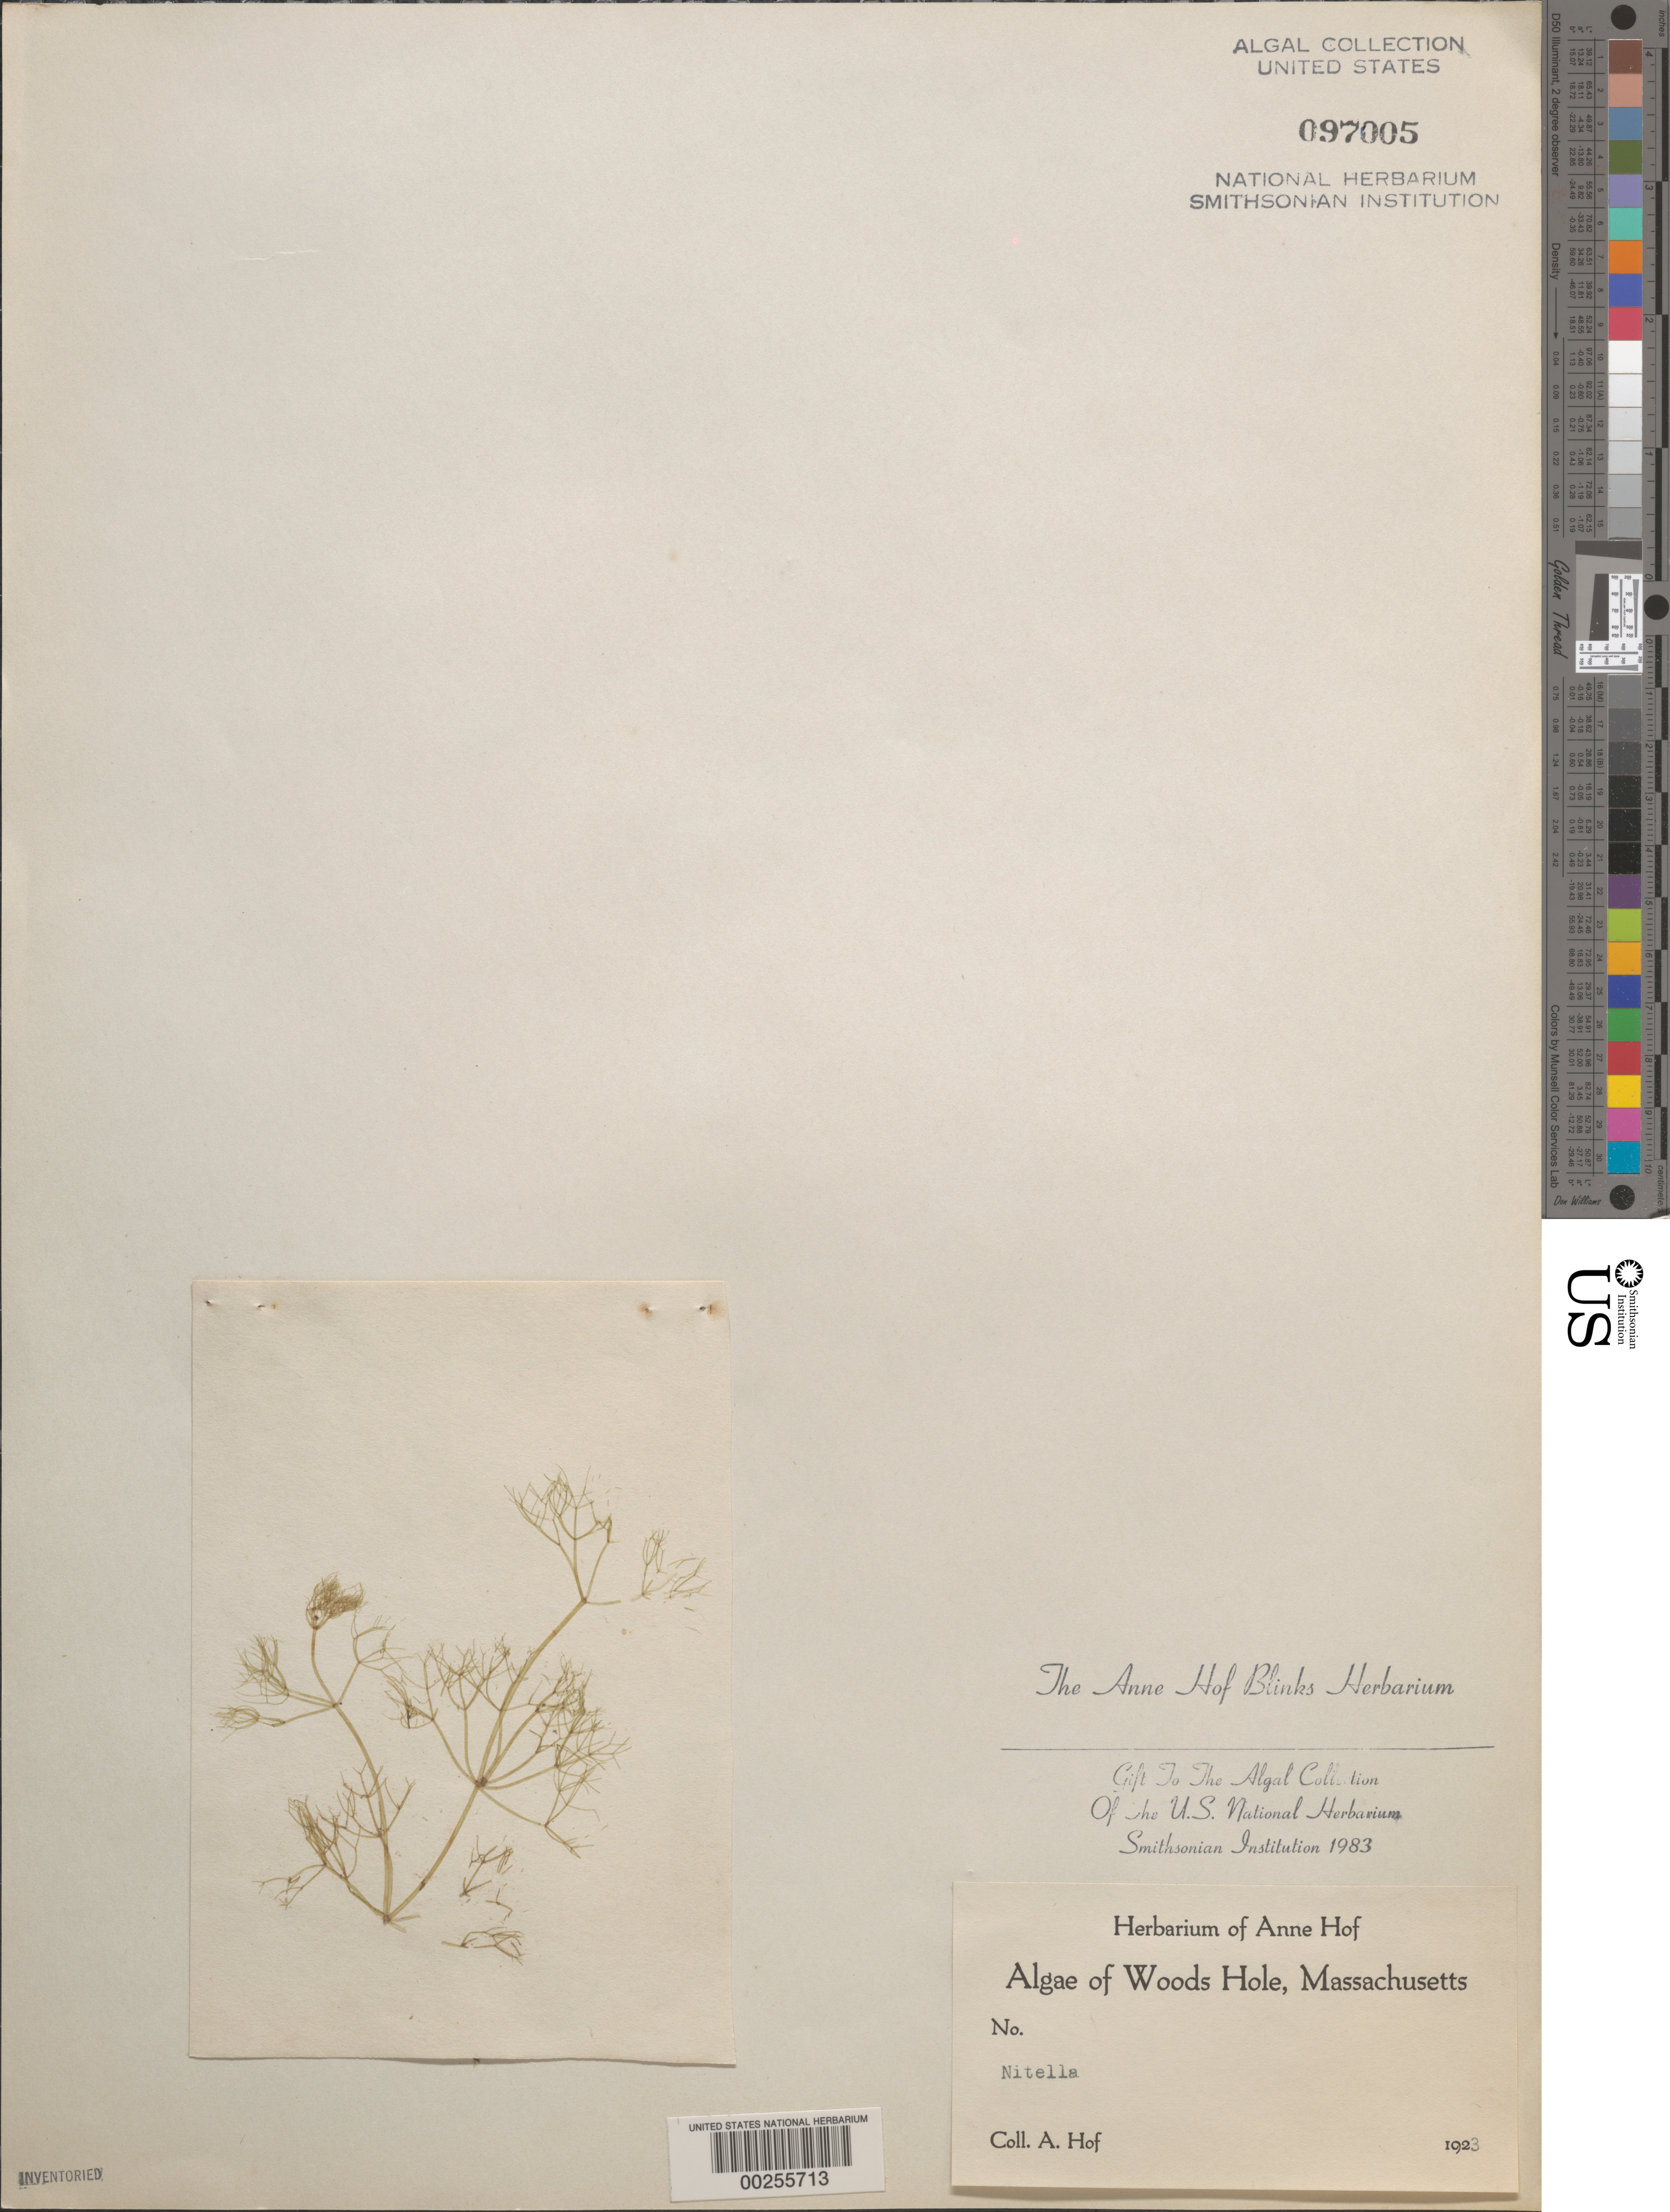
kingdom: Plantae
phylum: Charophyta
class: Charophyceae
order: Charales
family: Characeae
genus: Nitella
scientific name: Nitella sp.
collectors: A. Blinks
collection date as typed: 1923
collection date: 1923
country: United States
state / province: Massachusetts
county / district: Barnstable County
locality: Woods Hole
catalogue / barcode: US 97005